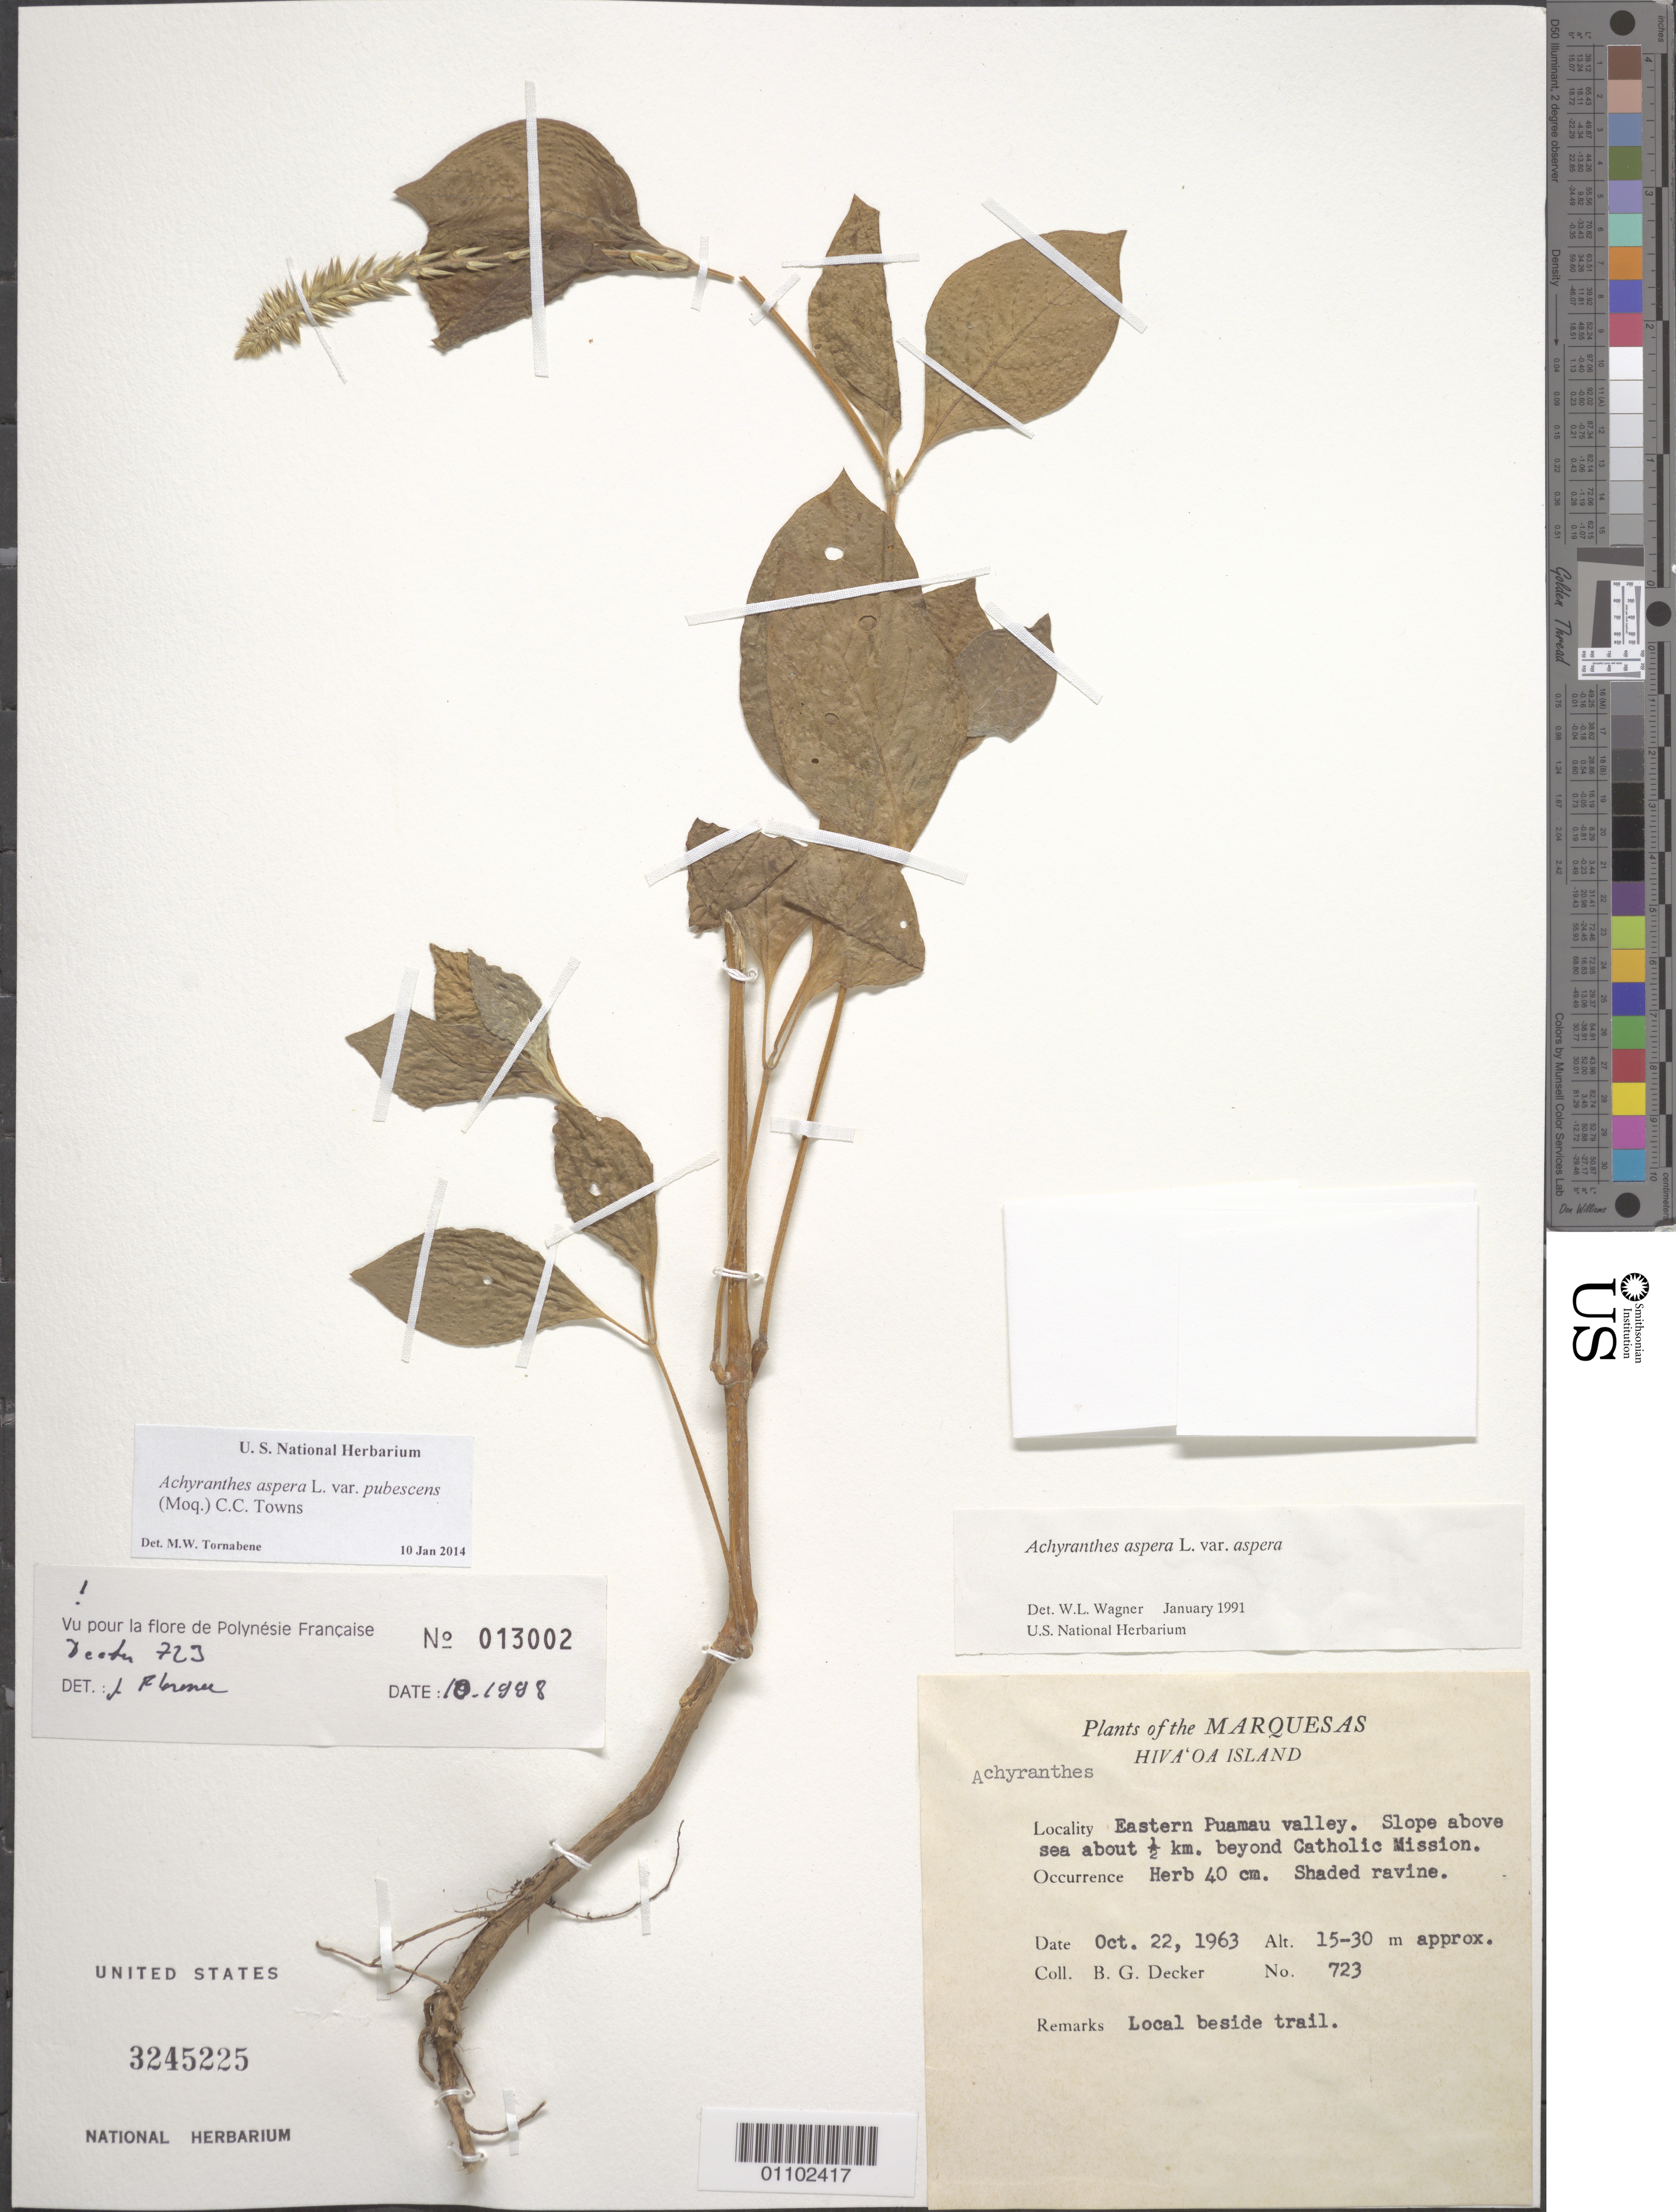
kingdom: Plantae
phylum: Tracheophyta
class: Magnoliopsida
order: Caryophyllales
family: Amaranthaceae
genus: Achyranthes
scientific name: Achyranthes aspera var. pubescens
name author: (Moq.) C. C. Towns.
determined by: Tornabene, Michael W., (BOT), Smithsonian Institution - National Museum of Natural History (UNITED STATES)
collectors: B. G. Decker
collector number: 723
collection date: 1963-10-22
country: French Polynesia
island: Hiva Oa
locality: E Puamau Valley, slope above sea, 0.5 km beyond Catholic Mission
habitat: Shaded ravine. Local beside trail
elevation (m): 15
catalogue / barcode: US 3245225